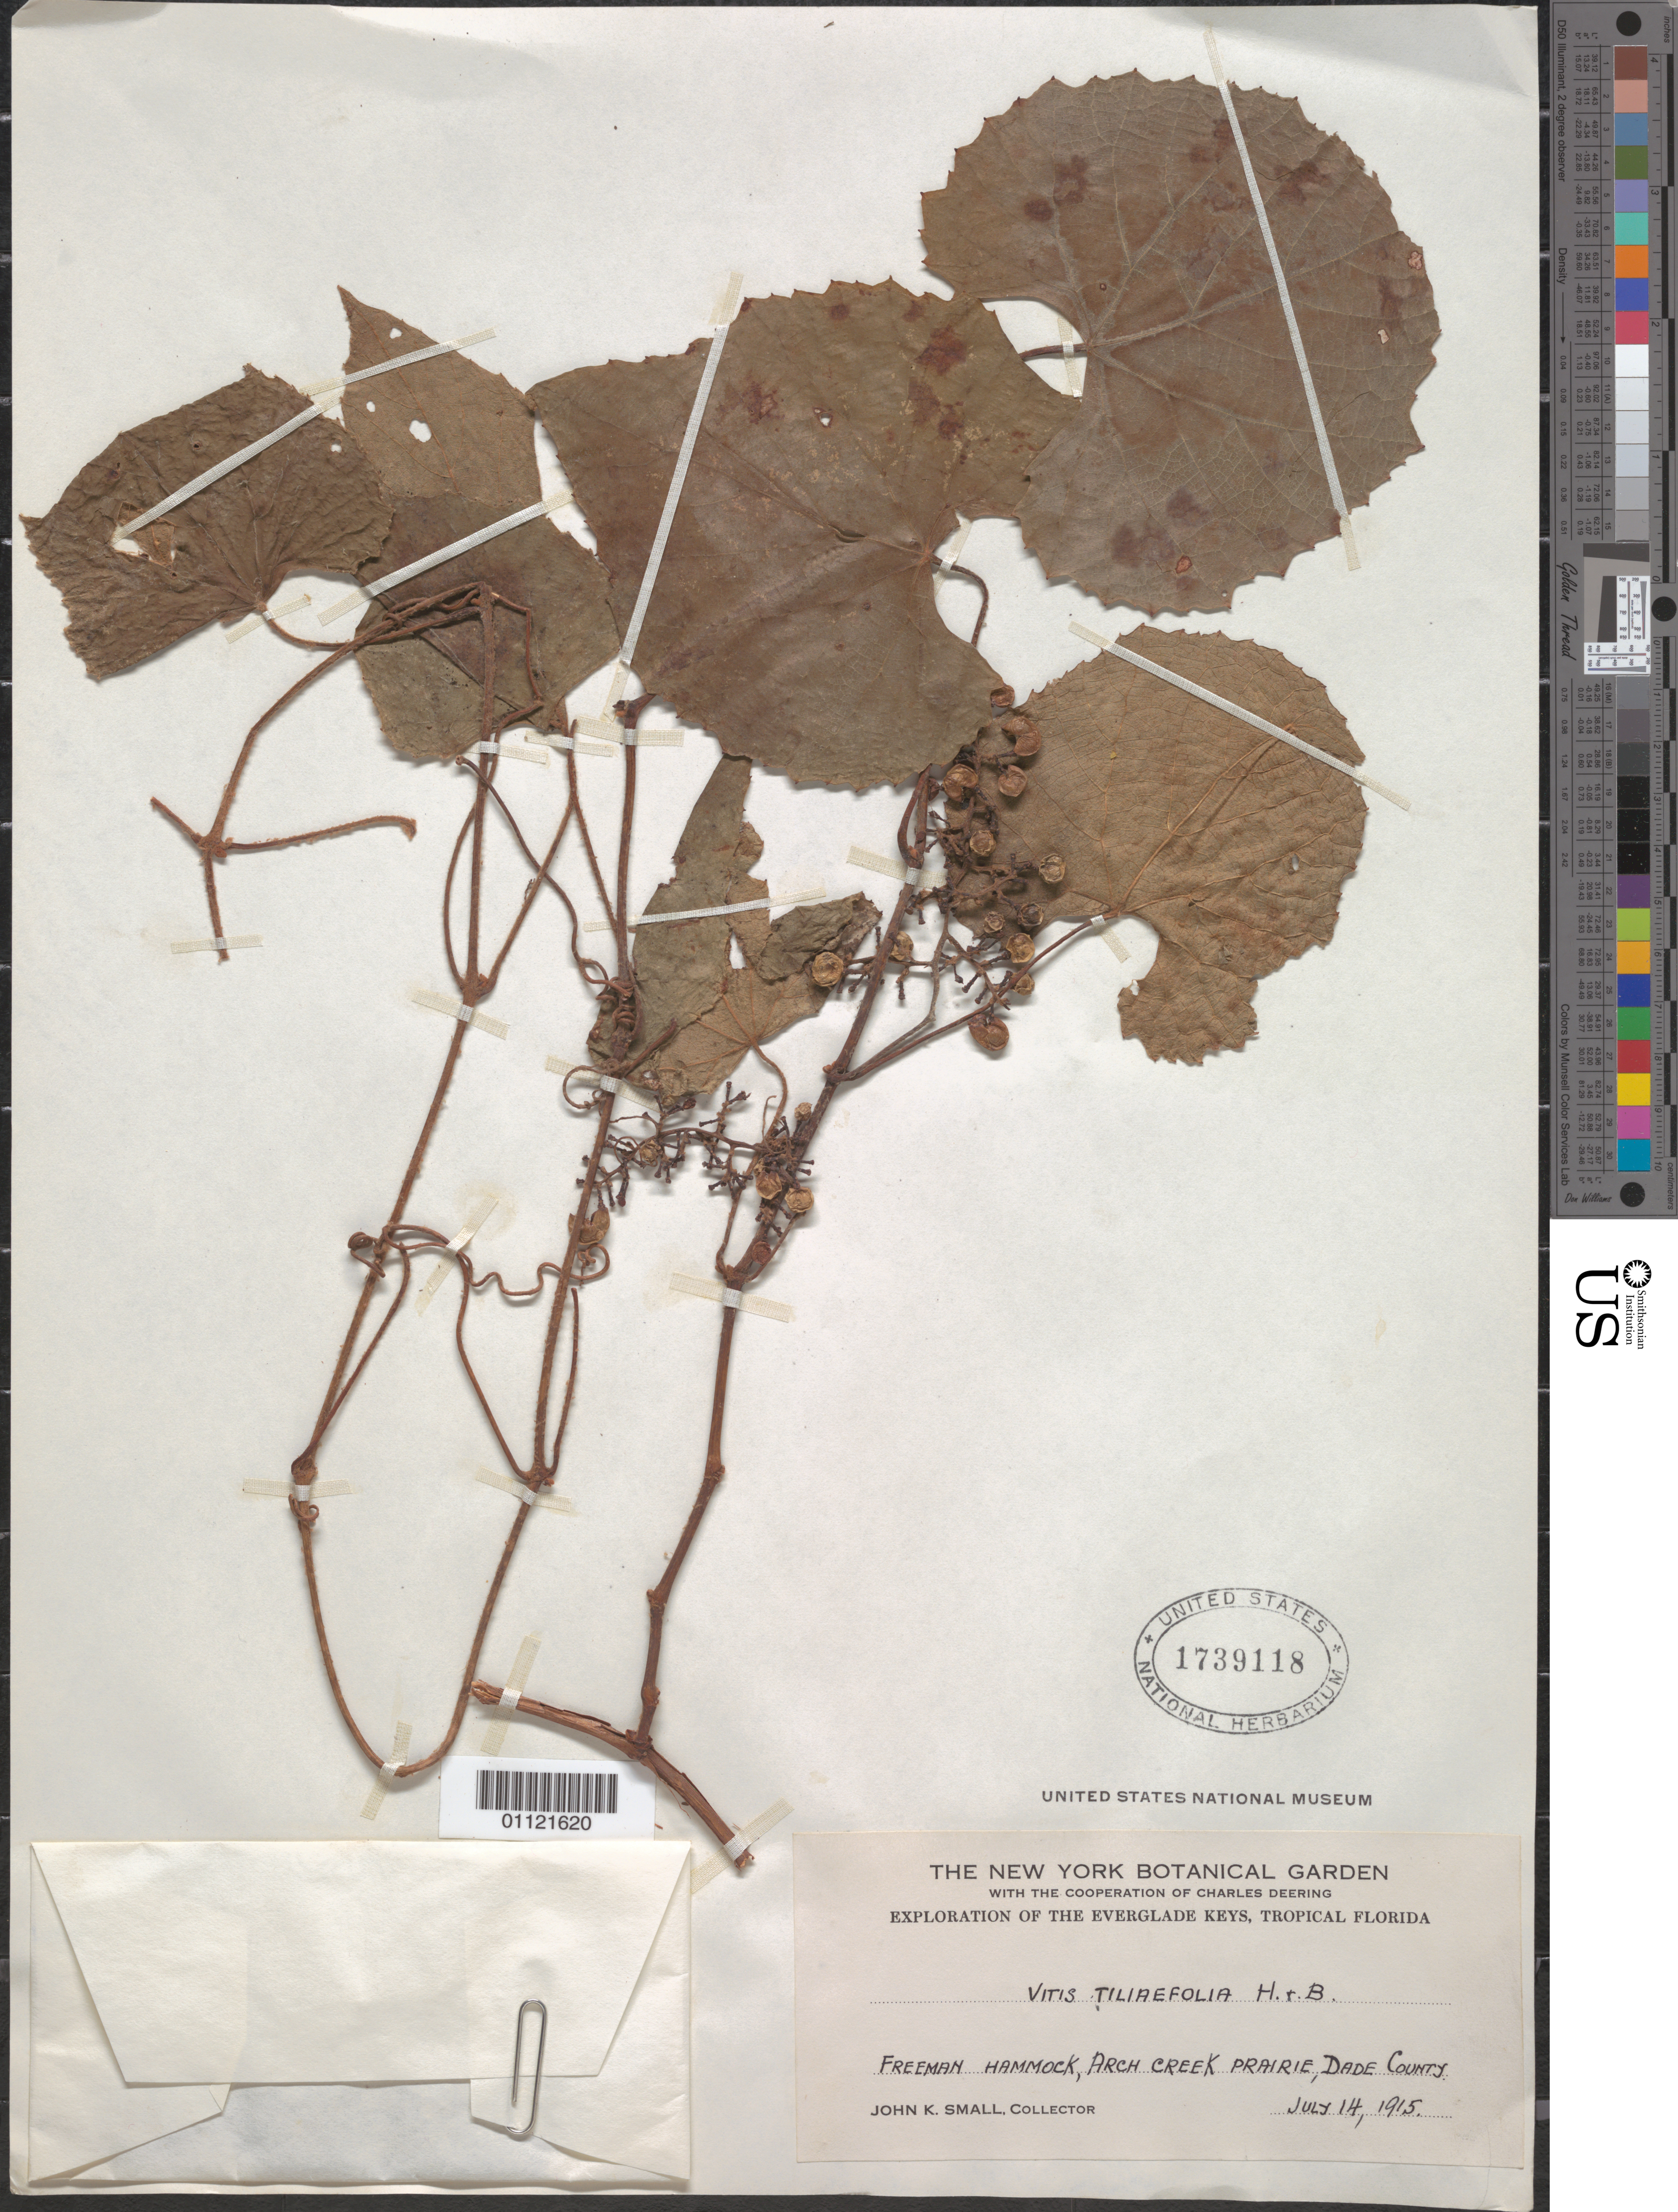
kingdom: Plantae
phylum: Tracheophyta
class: Magnoliopsida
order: Vitales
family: Vitaceae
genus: Vitis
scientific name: Vitis tiliifolia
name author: Humb. & Bonpl. ex Schult.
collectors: J. K. Small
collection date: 1915-07-14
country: United States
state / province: Florida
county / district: Dade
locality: Freeman Hammock, Arch Creek Prairie, Everglade Keys.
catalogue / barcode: US 1739118